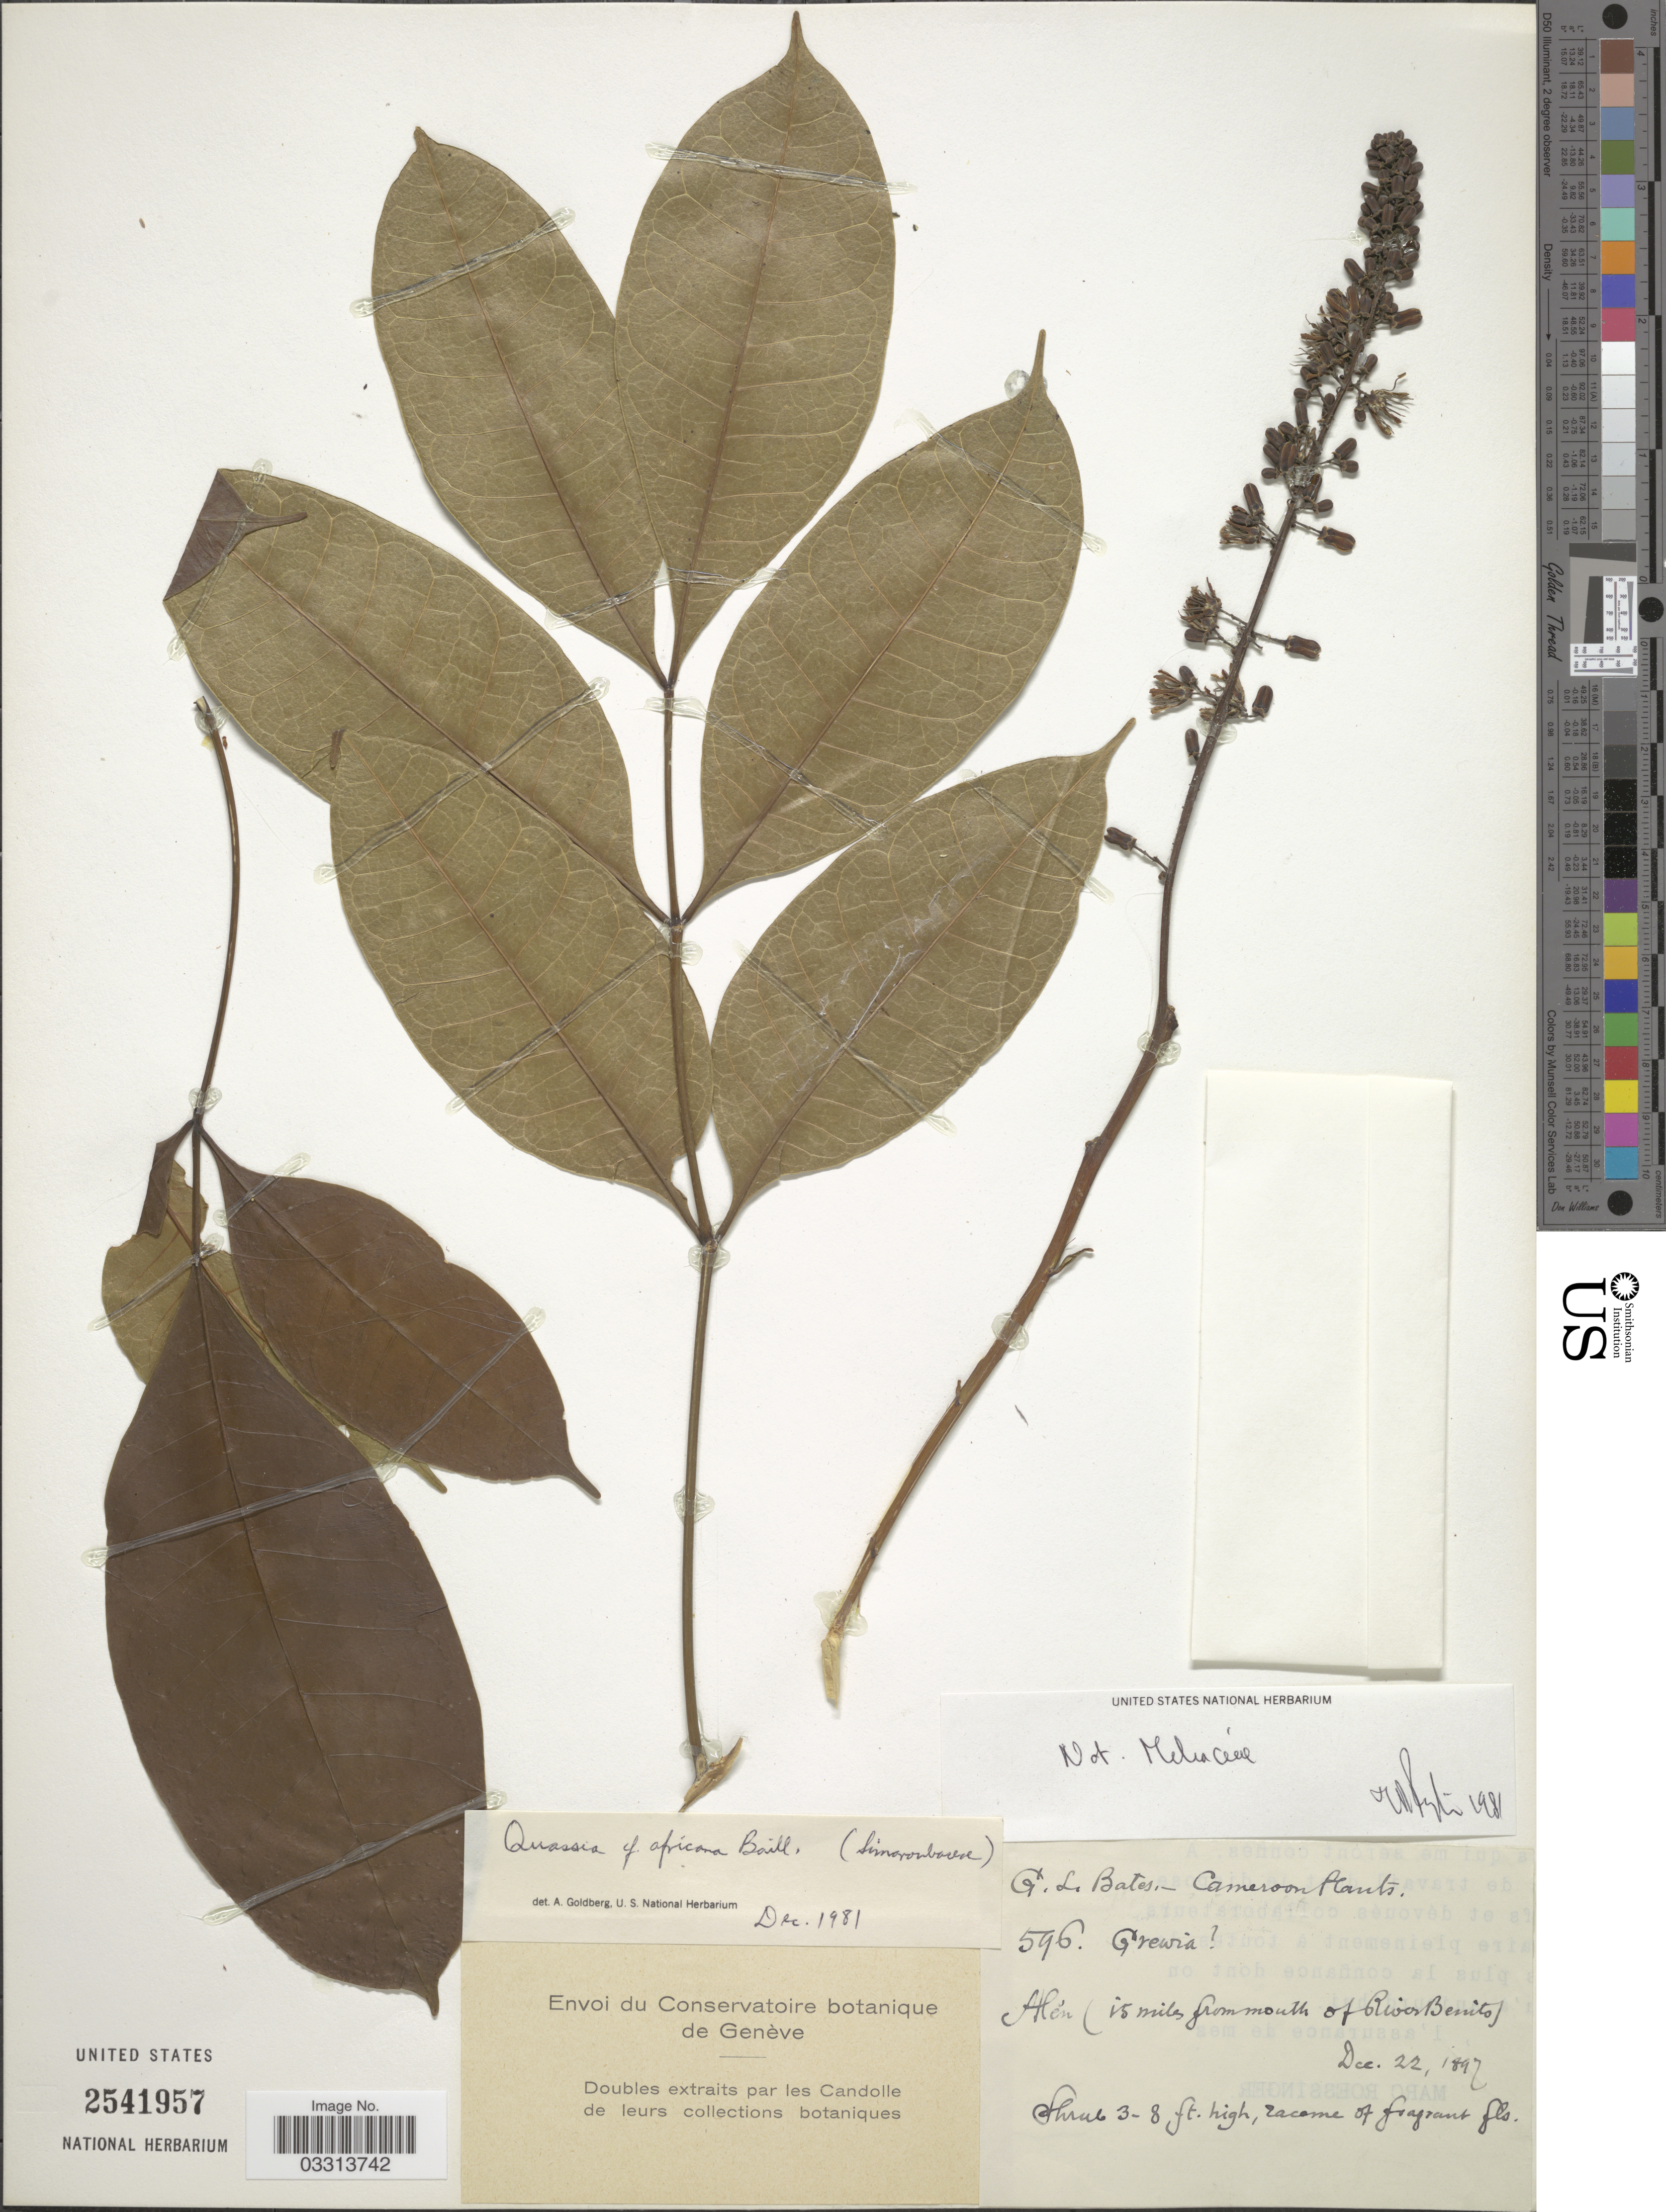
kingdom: Plantae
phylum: Tracheophyta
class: Magnoliopsida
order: Sapindales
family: Simaroubaceae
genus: Simaba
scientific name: Simaba africana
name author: Baill.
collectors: G. Bates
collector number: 596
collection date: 1897-12-22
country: Cameroon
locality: Alén (15 miles from mouth of River Benito).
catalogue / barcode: US 2541957